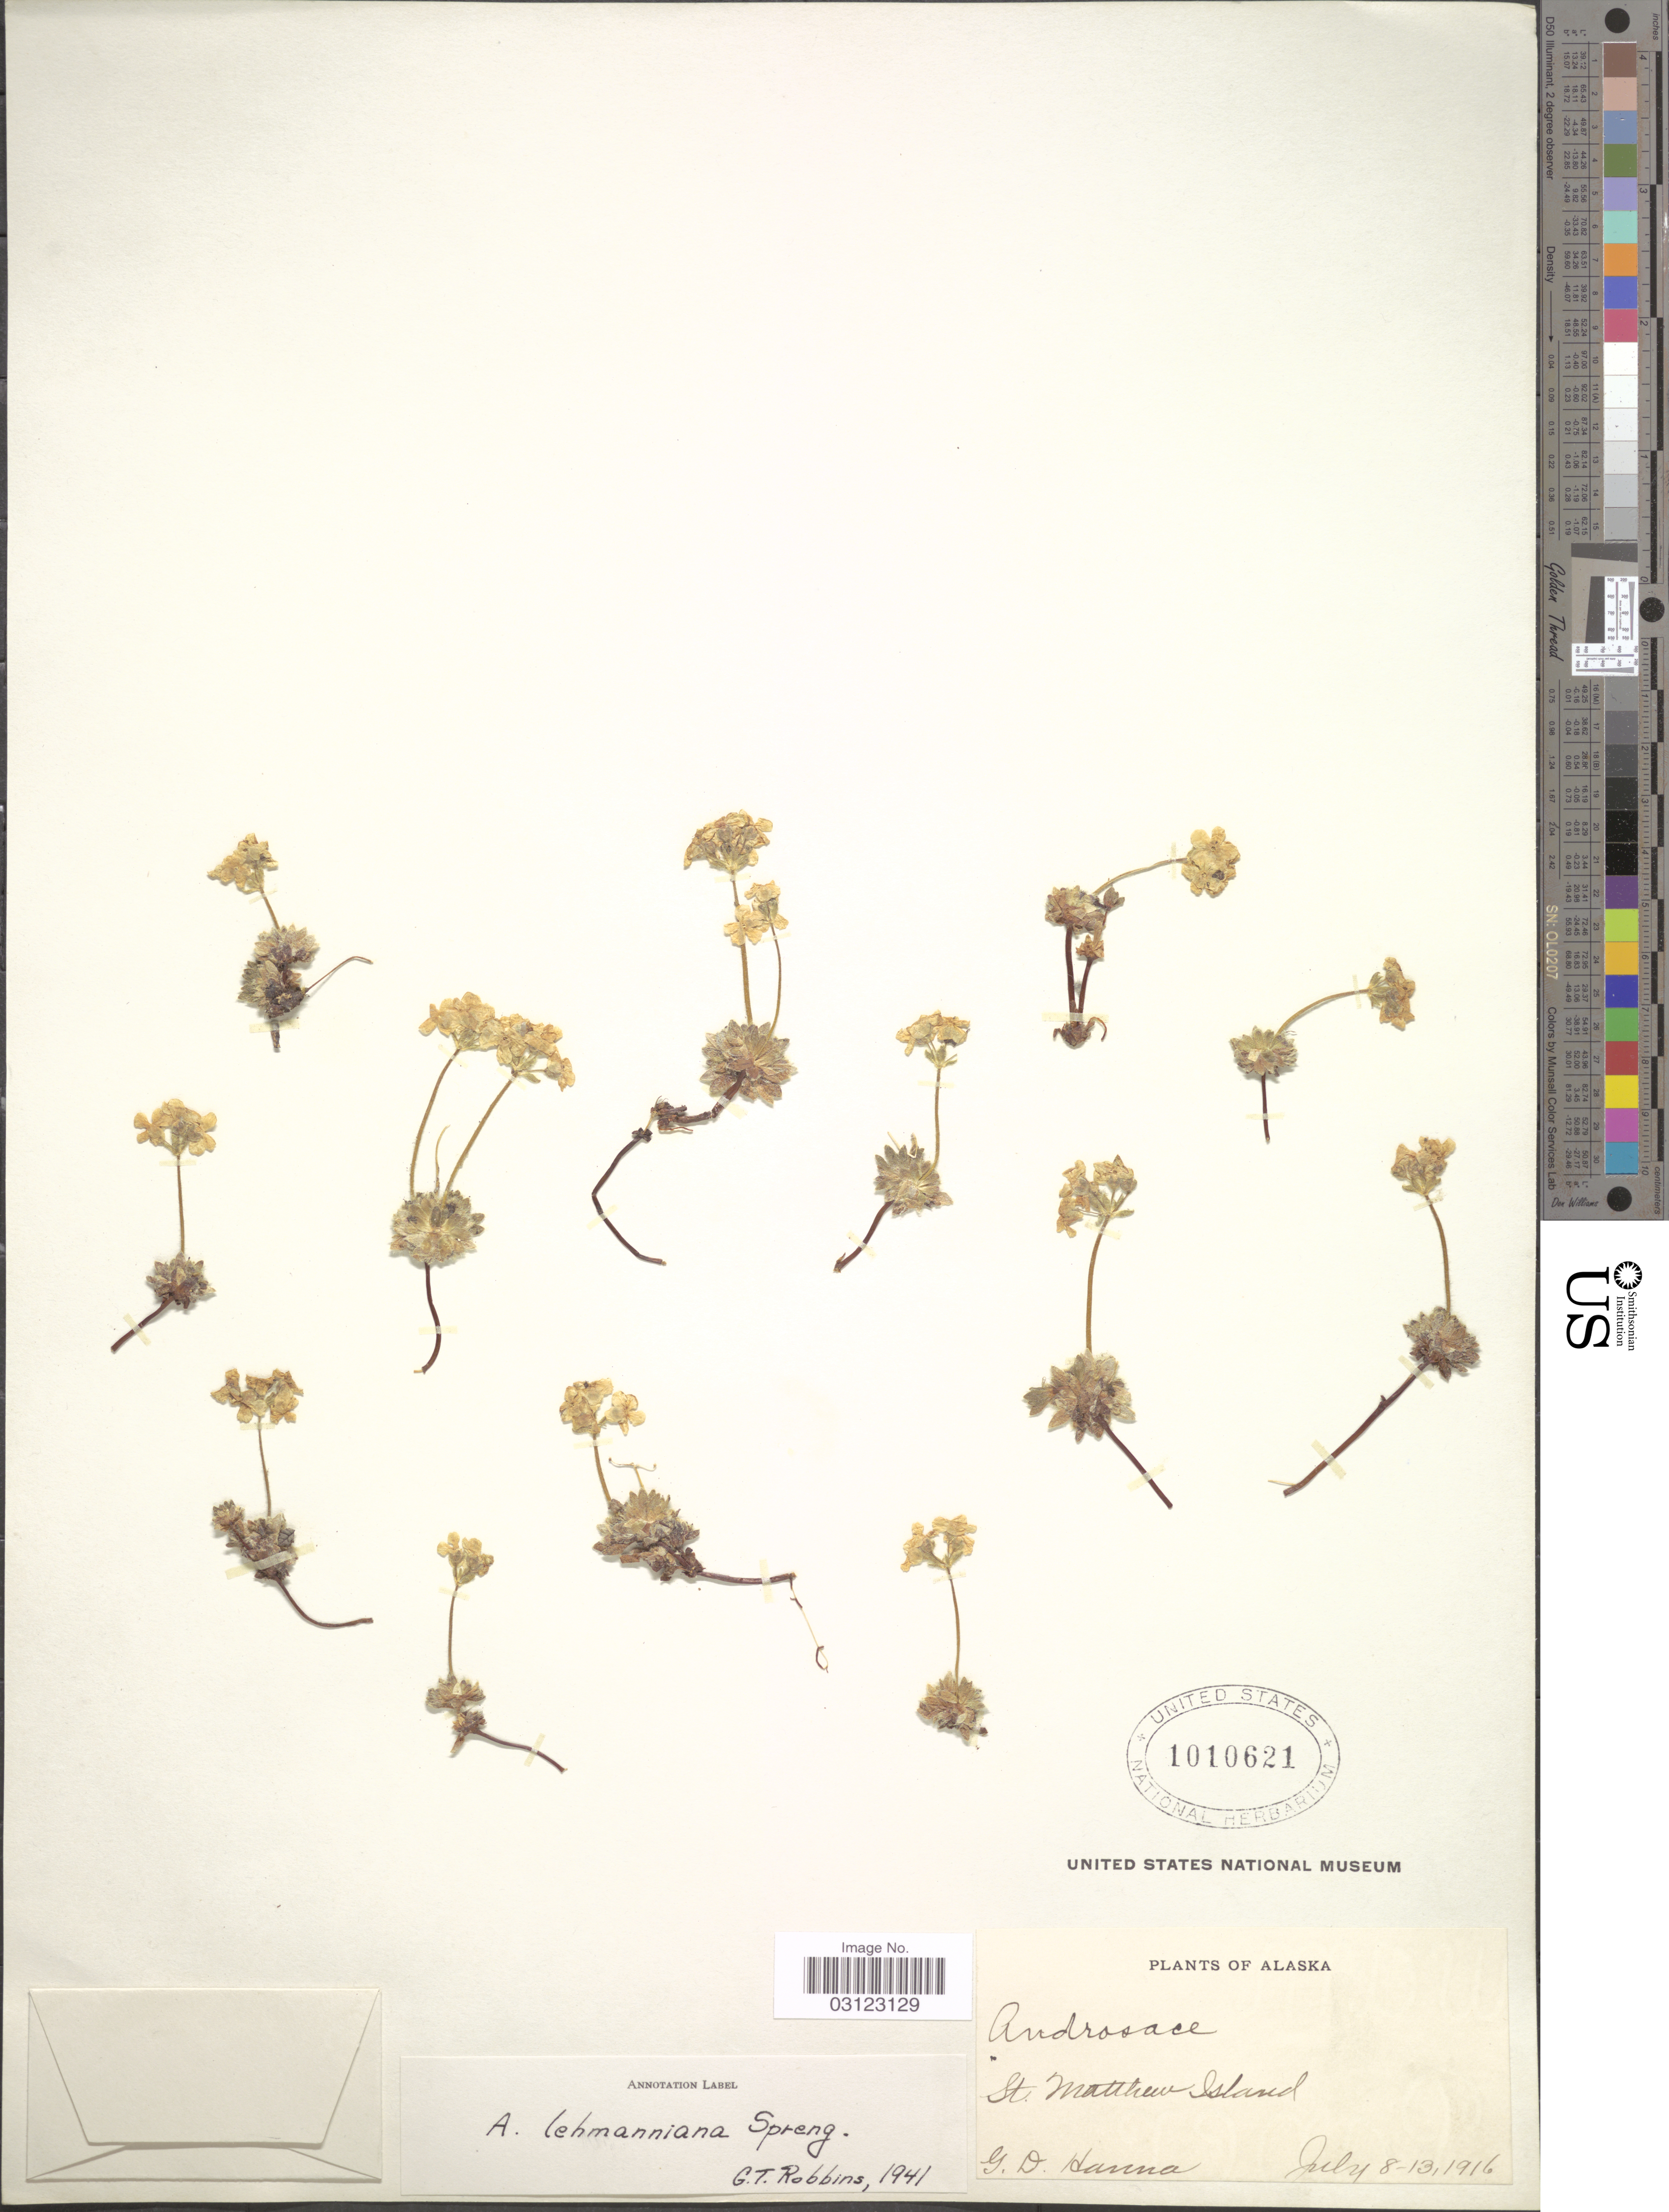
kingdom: Plantae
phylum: Tracheophyta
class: Magnoliopsida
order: Ericales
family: Primulaceae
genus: Androsace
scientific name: Androsace lehmanniana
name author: Spreng.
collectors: G. D. Hanna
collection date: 1916-07-08/1916-07-13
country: United States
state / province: Alaska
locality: St. Matthew Island.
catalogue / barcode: US 1010621